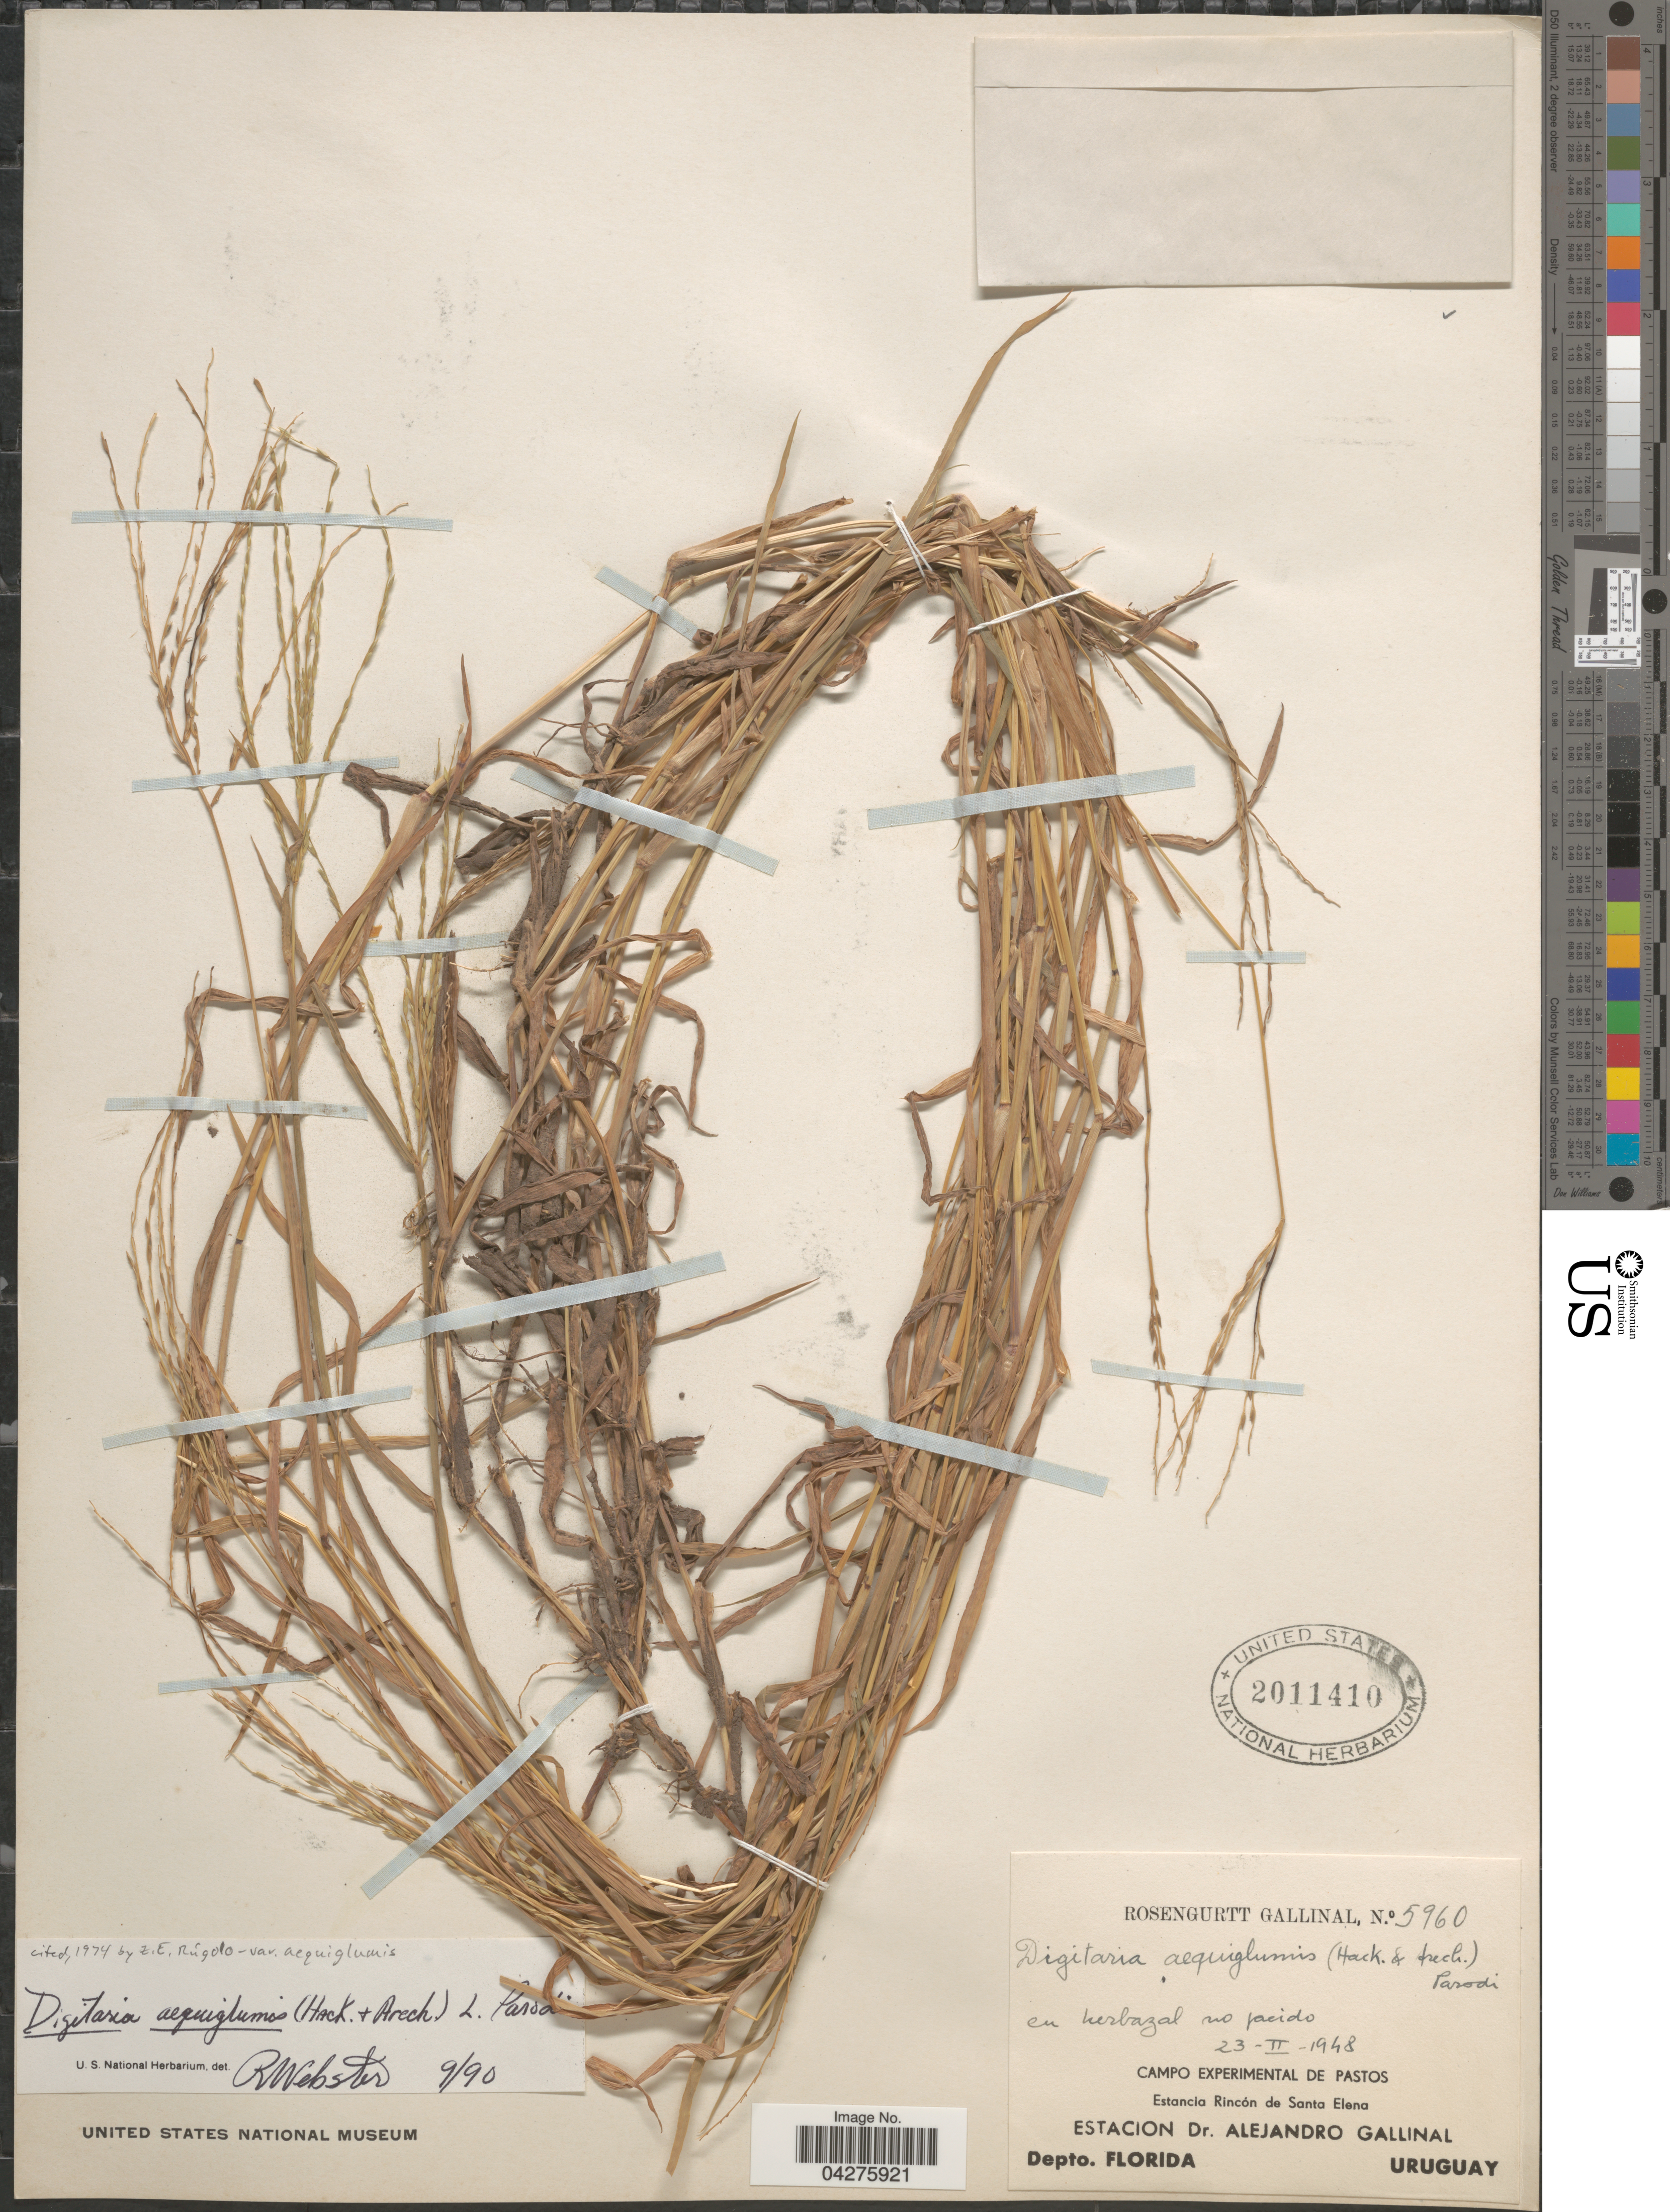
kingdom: Plantae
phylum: Tracheophyta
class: Liliopsida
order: Poales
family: Poaceae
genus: Digitaria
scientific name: Digitaria aequiglumis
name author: (Hack. & Arechav.) Parodi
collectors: Rosengurtt & -. Gallinal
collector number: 5960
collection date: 1948-02-23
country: Uruguay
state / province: Florida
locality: Campo Experimental de Pastos. Estancia Rincón de Santa Elena. . Estacion Dr. Alejandro Gallinal. Depto. Florida.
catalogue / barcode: US 2011410